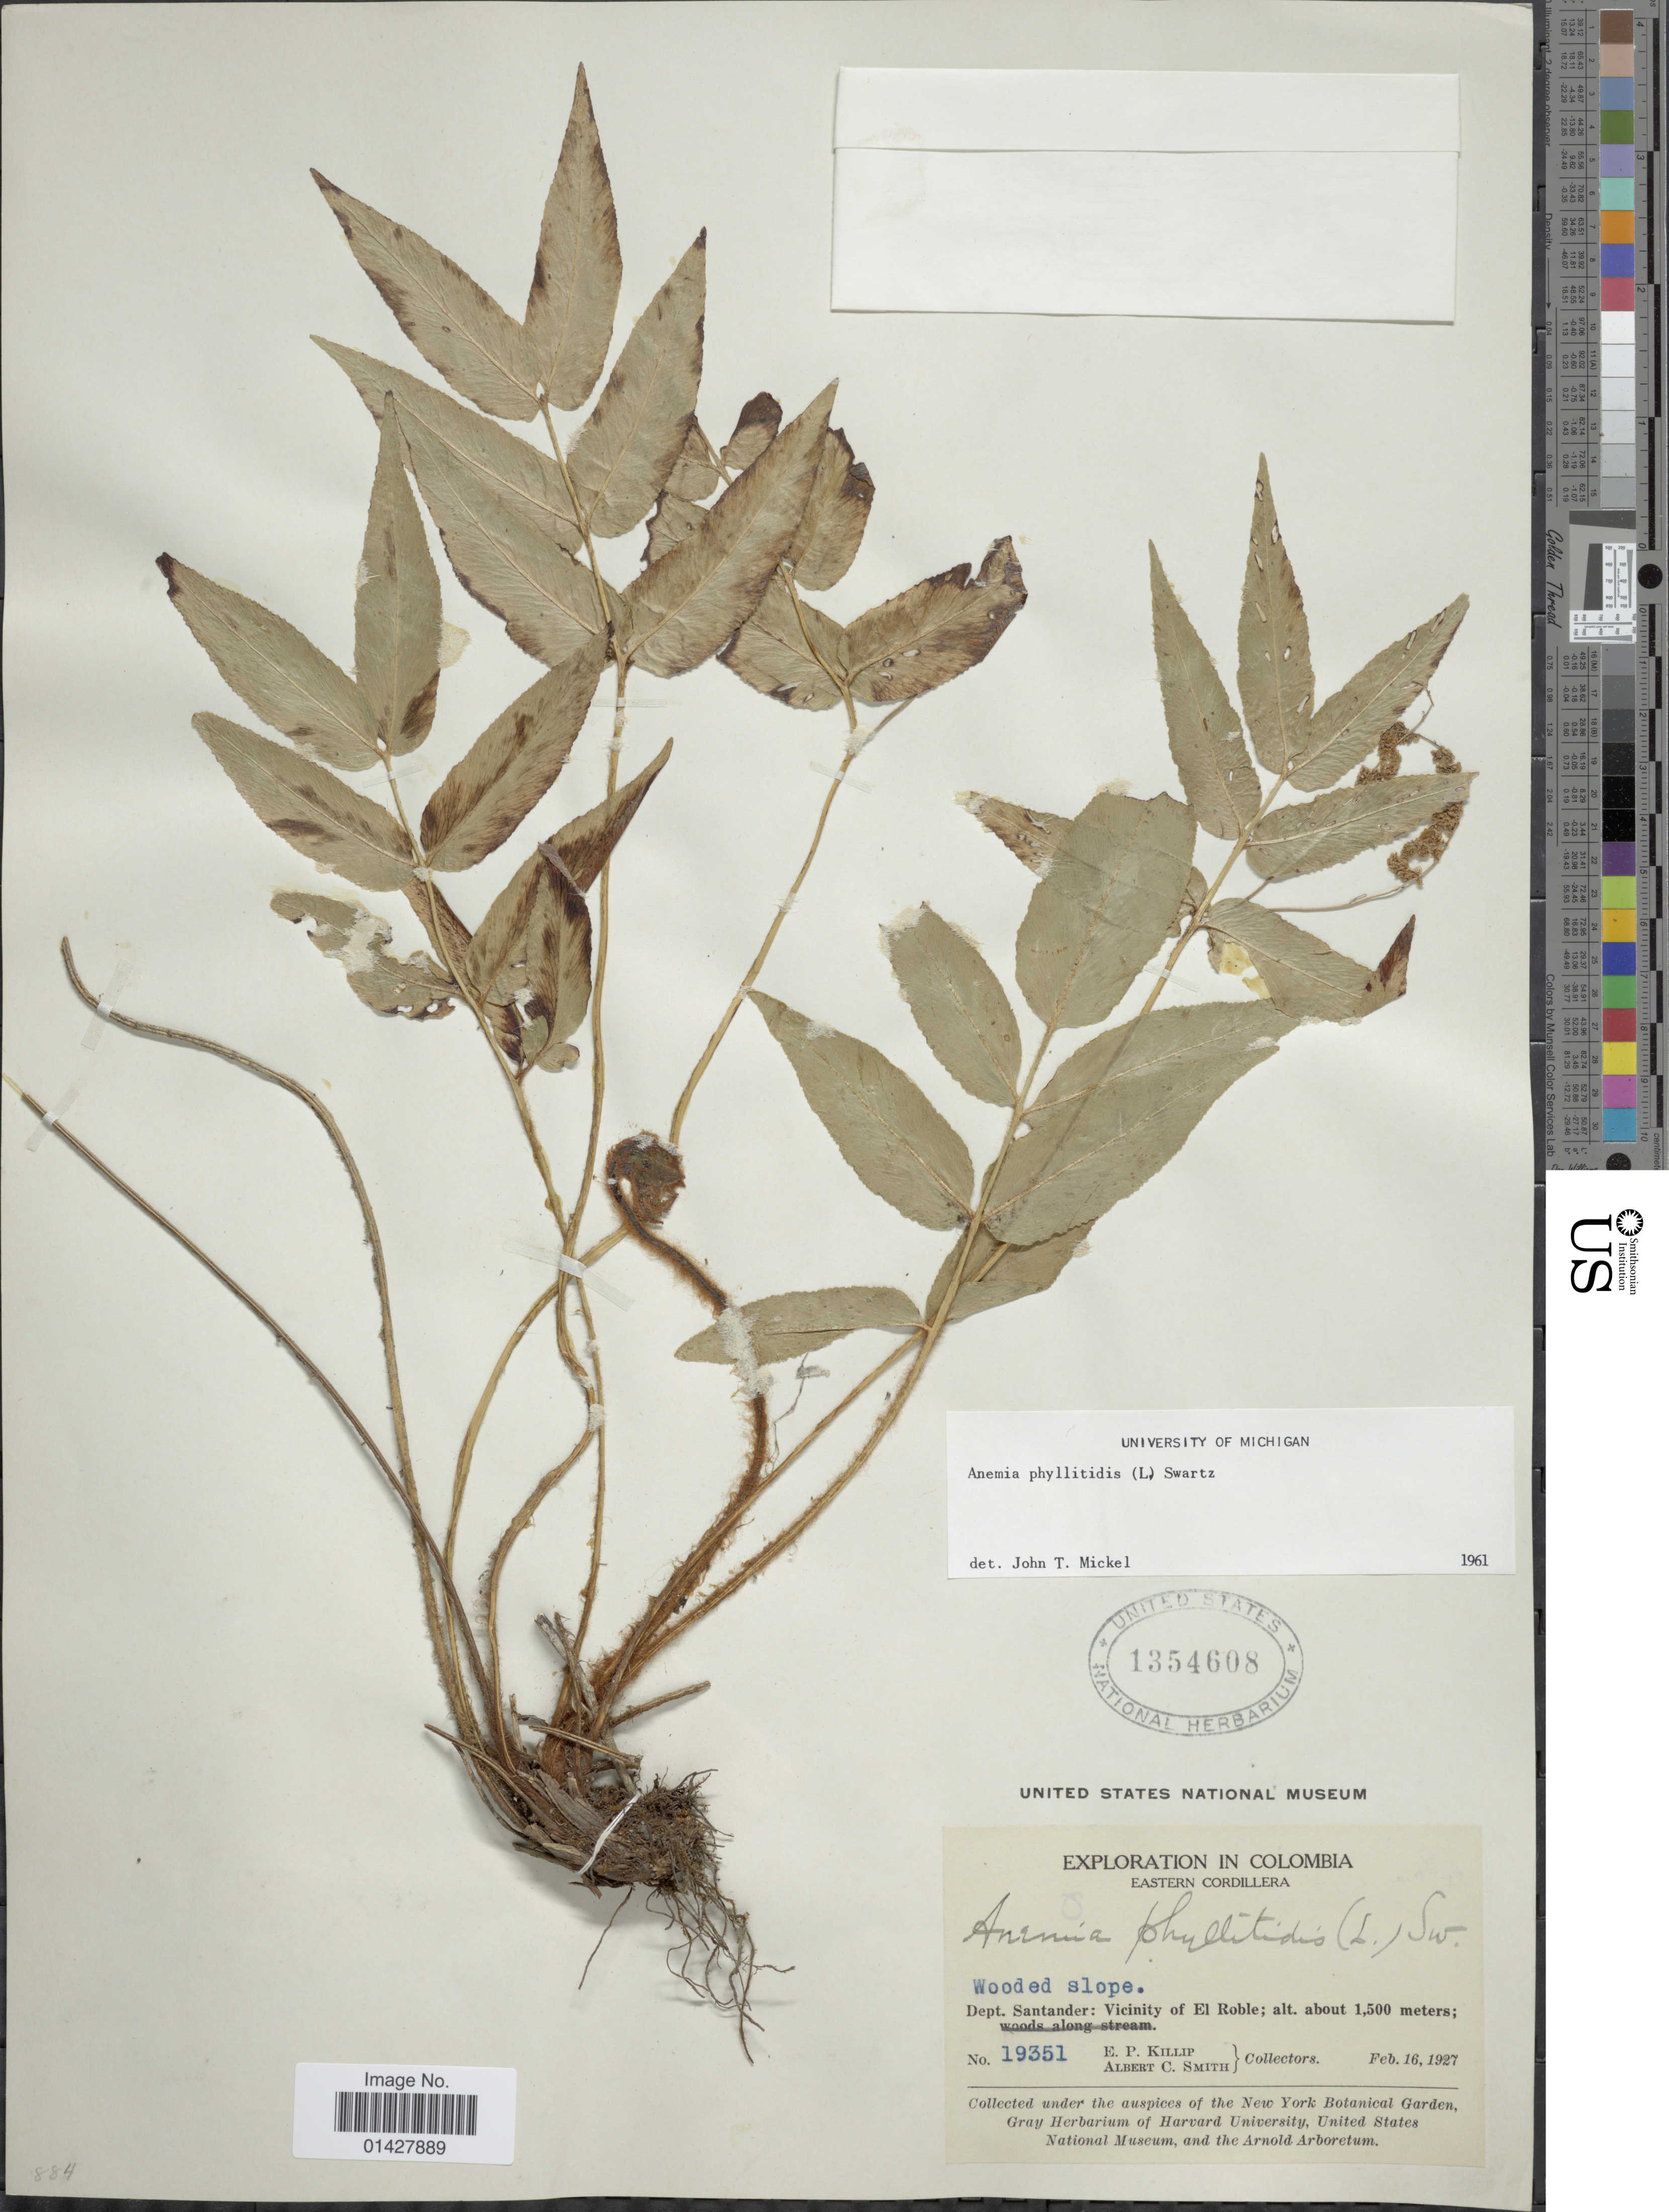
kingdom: Plantae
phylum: Tracheophyta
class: Polypodiopsida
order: Schizaeales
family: Anemiaceae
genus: Anemia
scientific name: Anemia phyllitidis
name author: (L.) Sw.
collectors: E. P. Killip & A. C. Smith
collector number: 19351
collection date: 1927-02-16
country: Colombia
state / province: Santander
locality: Eastern Cordillera, Wooded slope, Dept. Santander:Vicinity of El Roble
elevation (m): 1500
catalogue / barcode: US 1354608